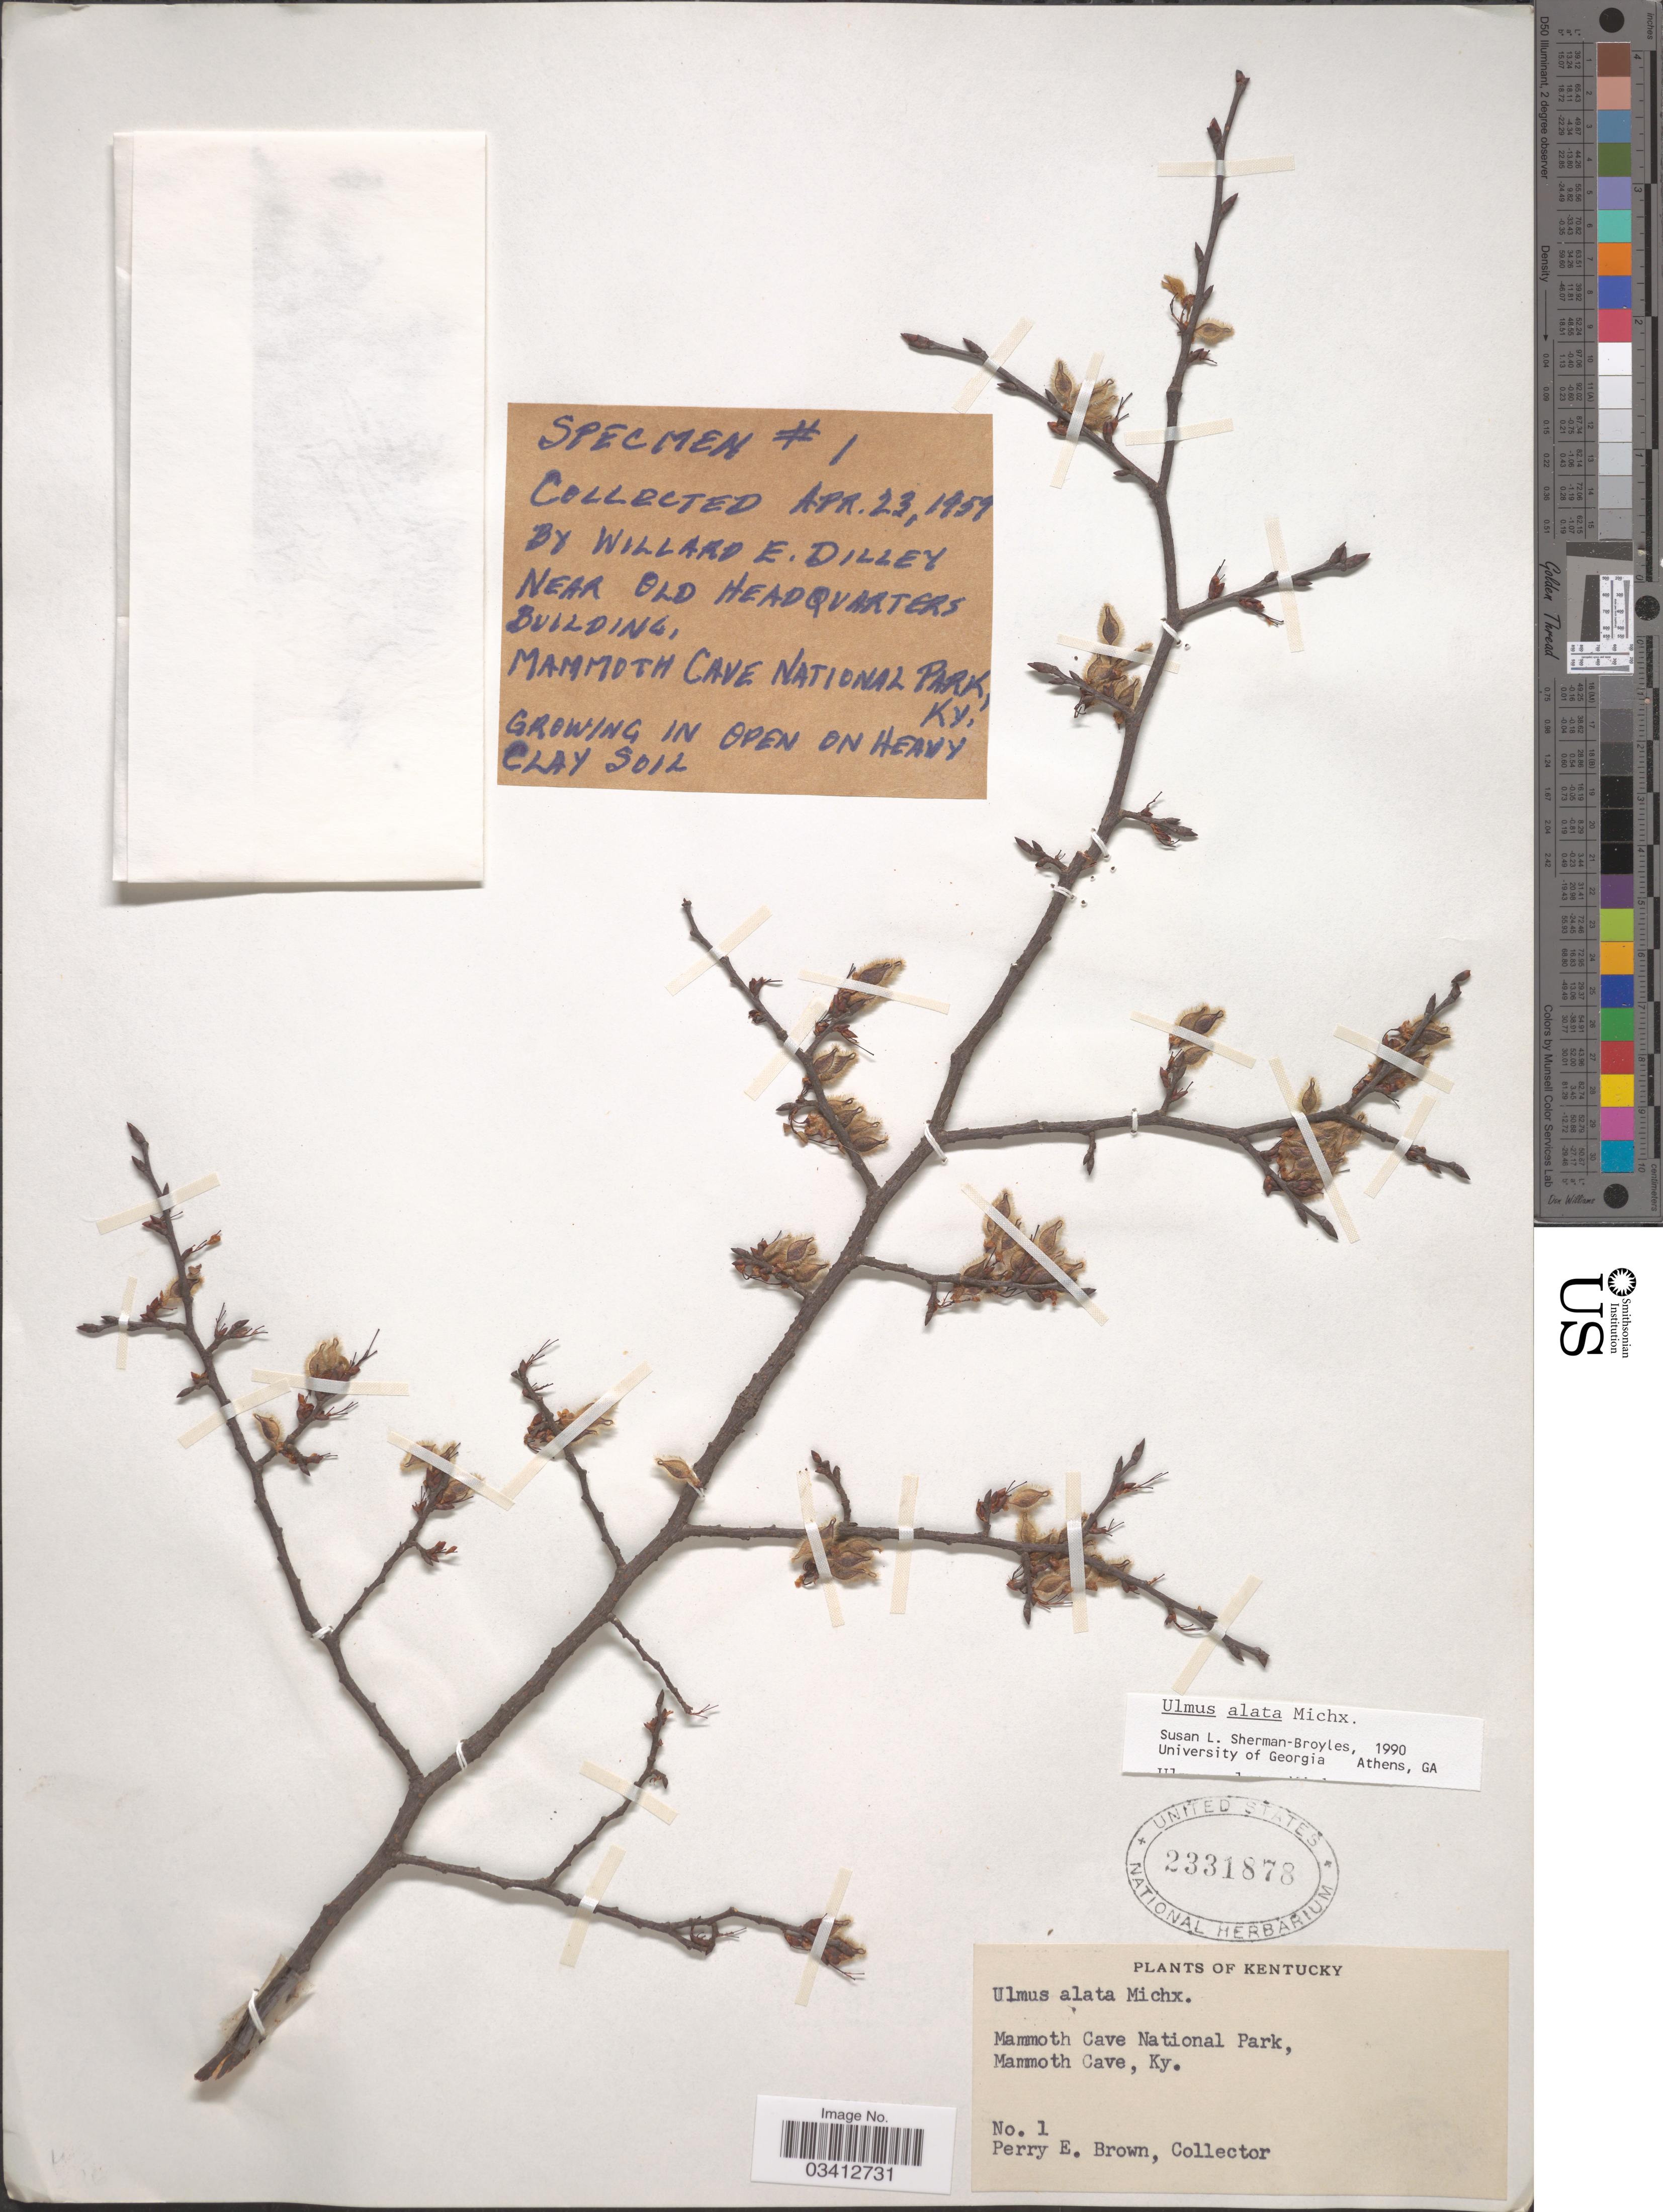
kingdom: Plantae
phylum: Tracheophyta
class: Magnoliopsida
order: Rosales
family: Ulmaceae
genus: Ulmus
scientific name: Ulmus alata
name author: Michx.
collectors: P. Brown & W. Dilley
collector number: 1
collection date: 1959-04-23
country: United States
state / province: Kentucky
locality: Mammoth Cave National Park, Mammoth Cave. Near old headquarters building.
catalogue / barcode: US 2331878